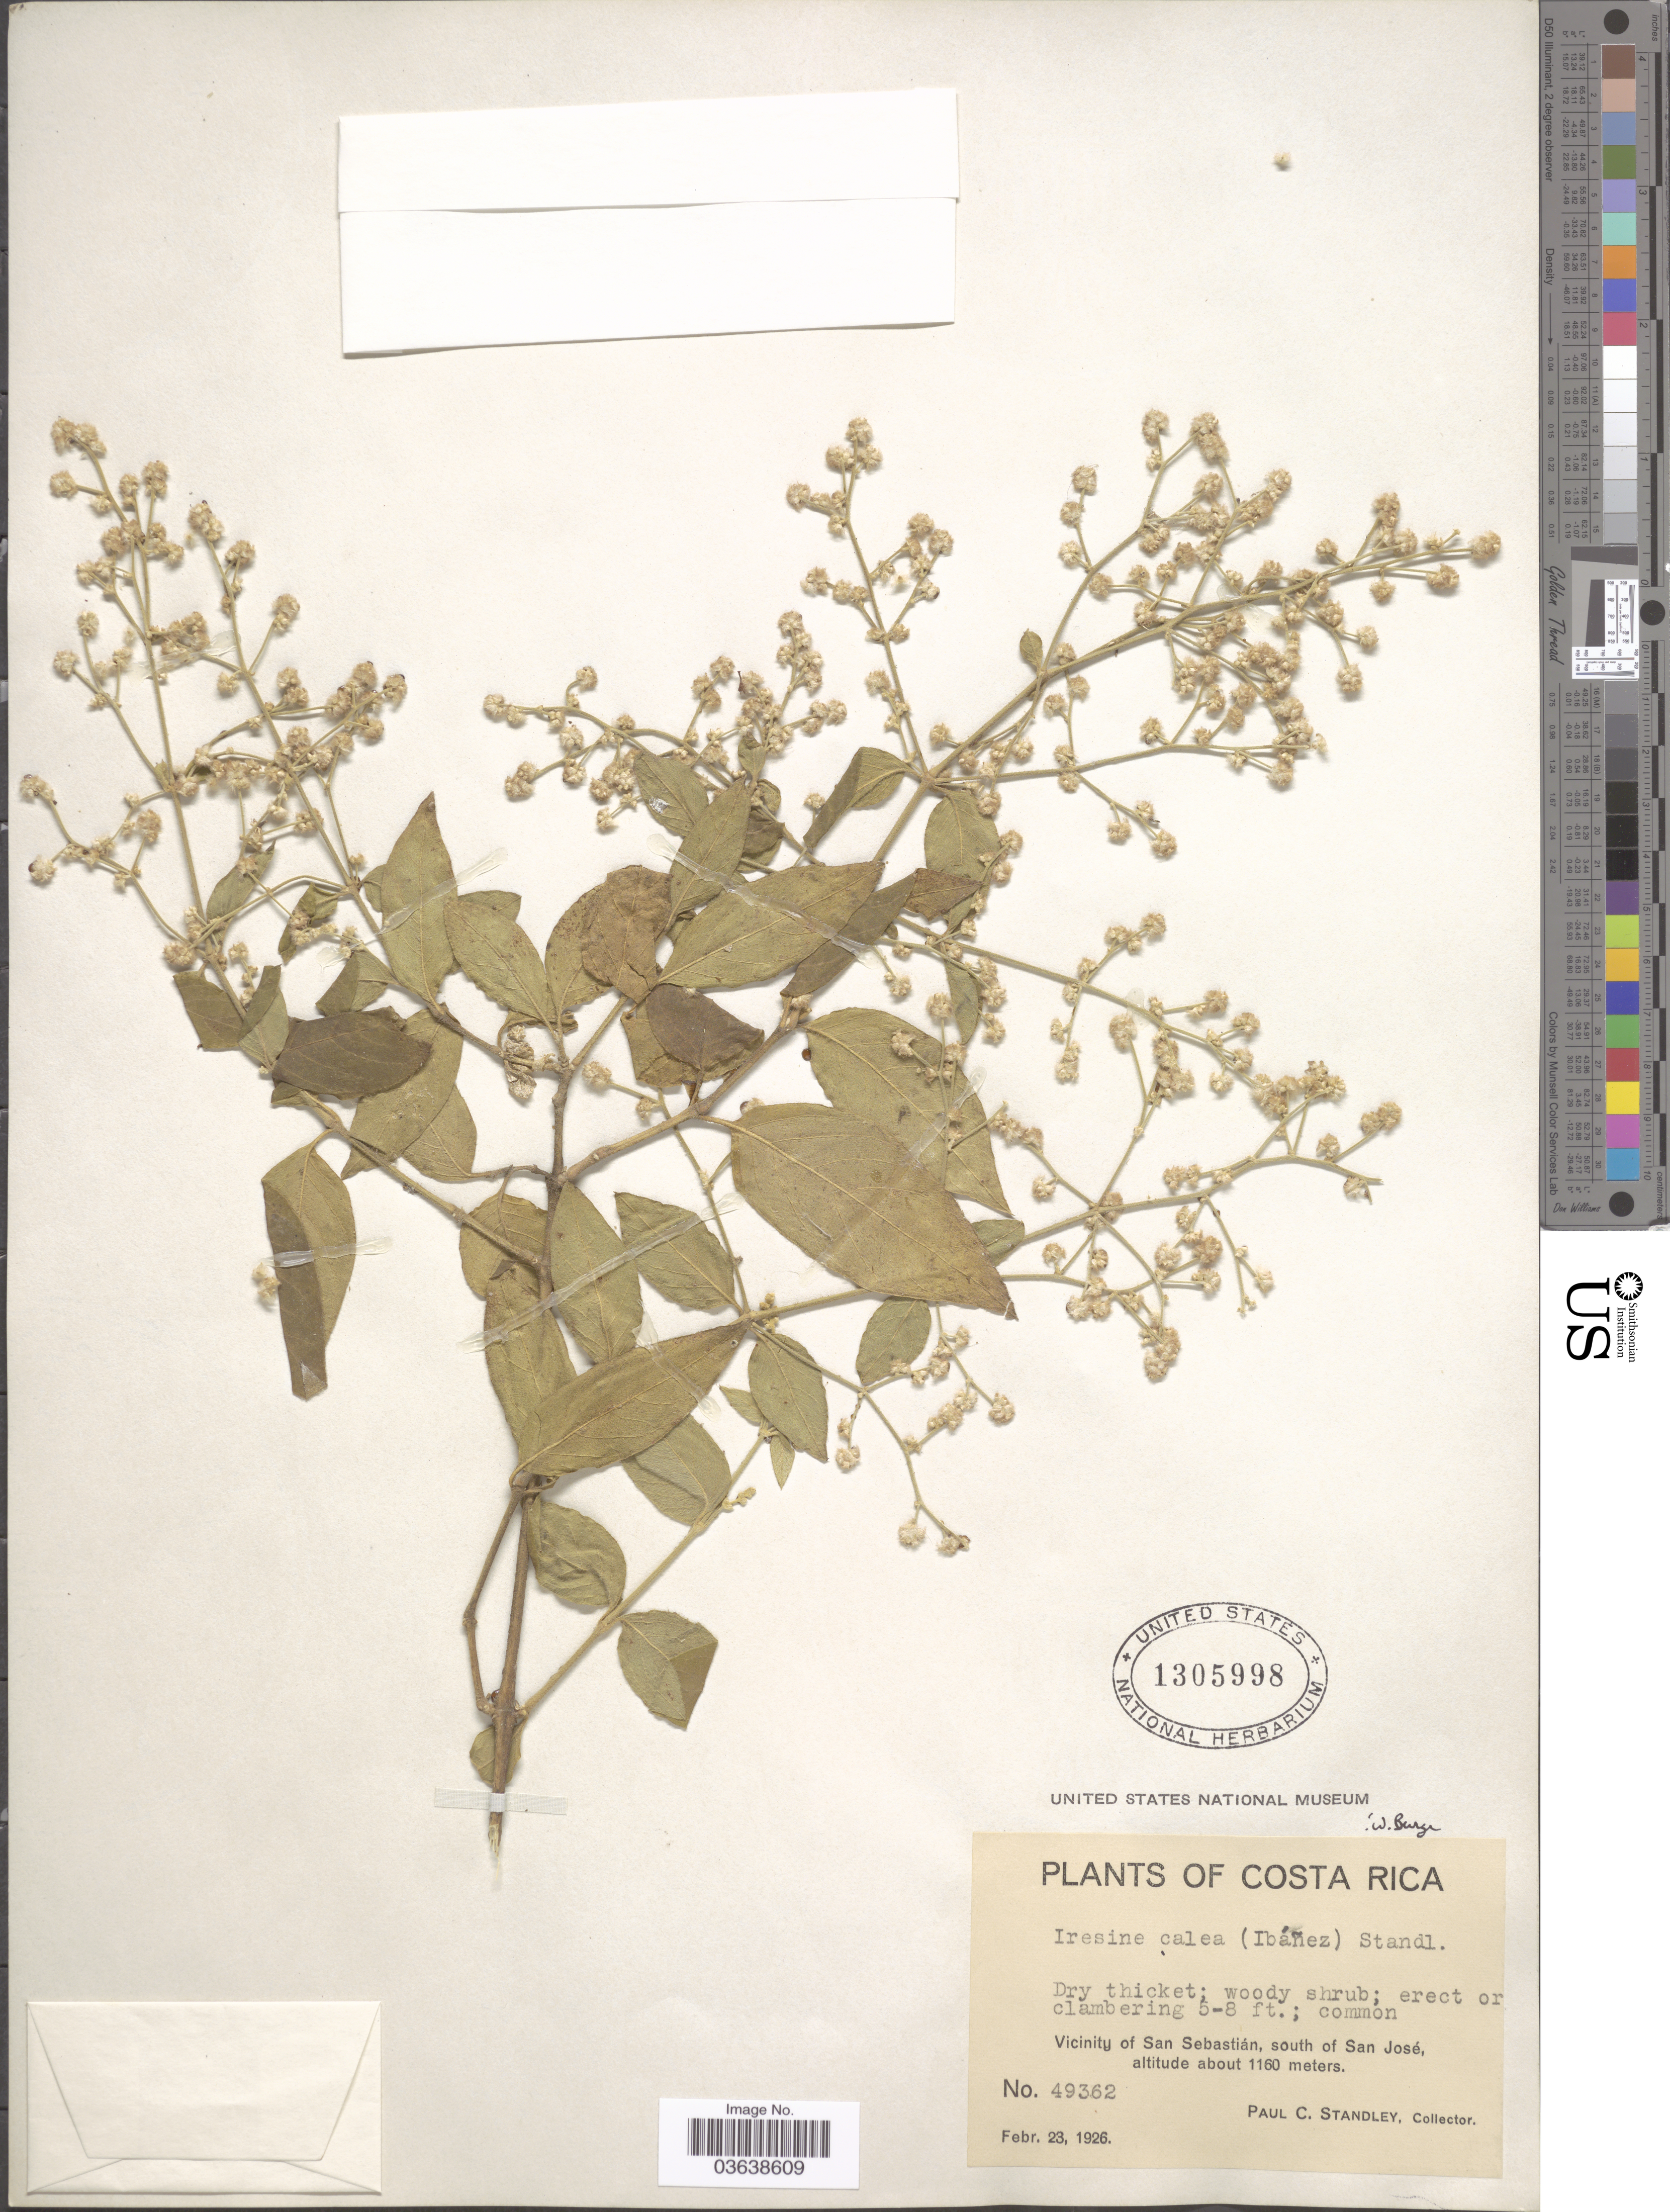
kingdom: Plantae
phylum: Tracheophyta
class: Magnoliopsida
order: Caryophyllales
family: Amaranthaceae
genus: Iresine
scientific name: Iresine calea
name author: (Ibáñez) Standl.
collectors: P. C. Standley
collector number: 49362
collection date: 1926-02-23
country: Costa Rica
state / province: San José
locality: Vicinity of San Sebastián, south of San José.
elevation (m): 1160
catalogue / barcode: US 1305998